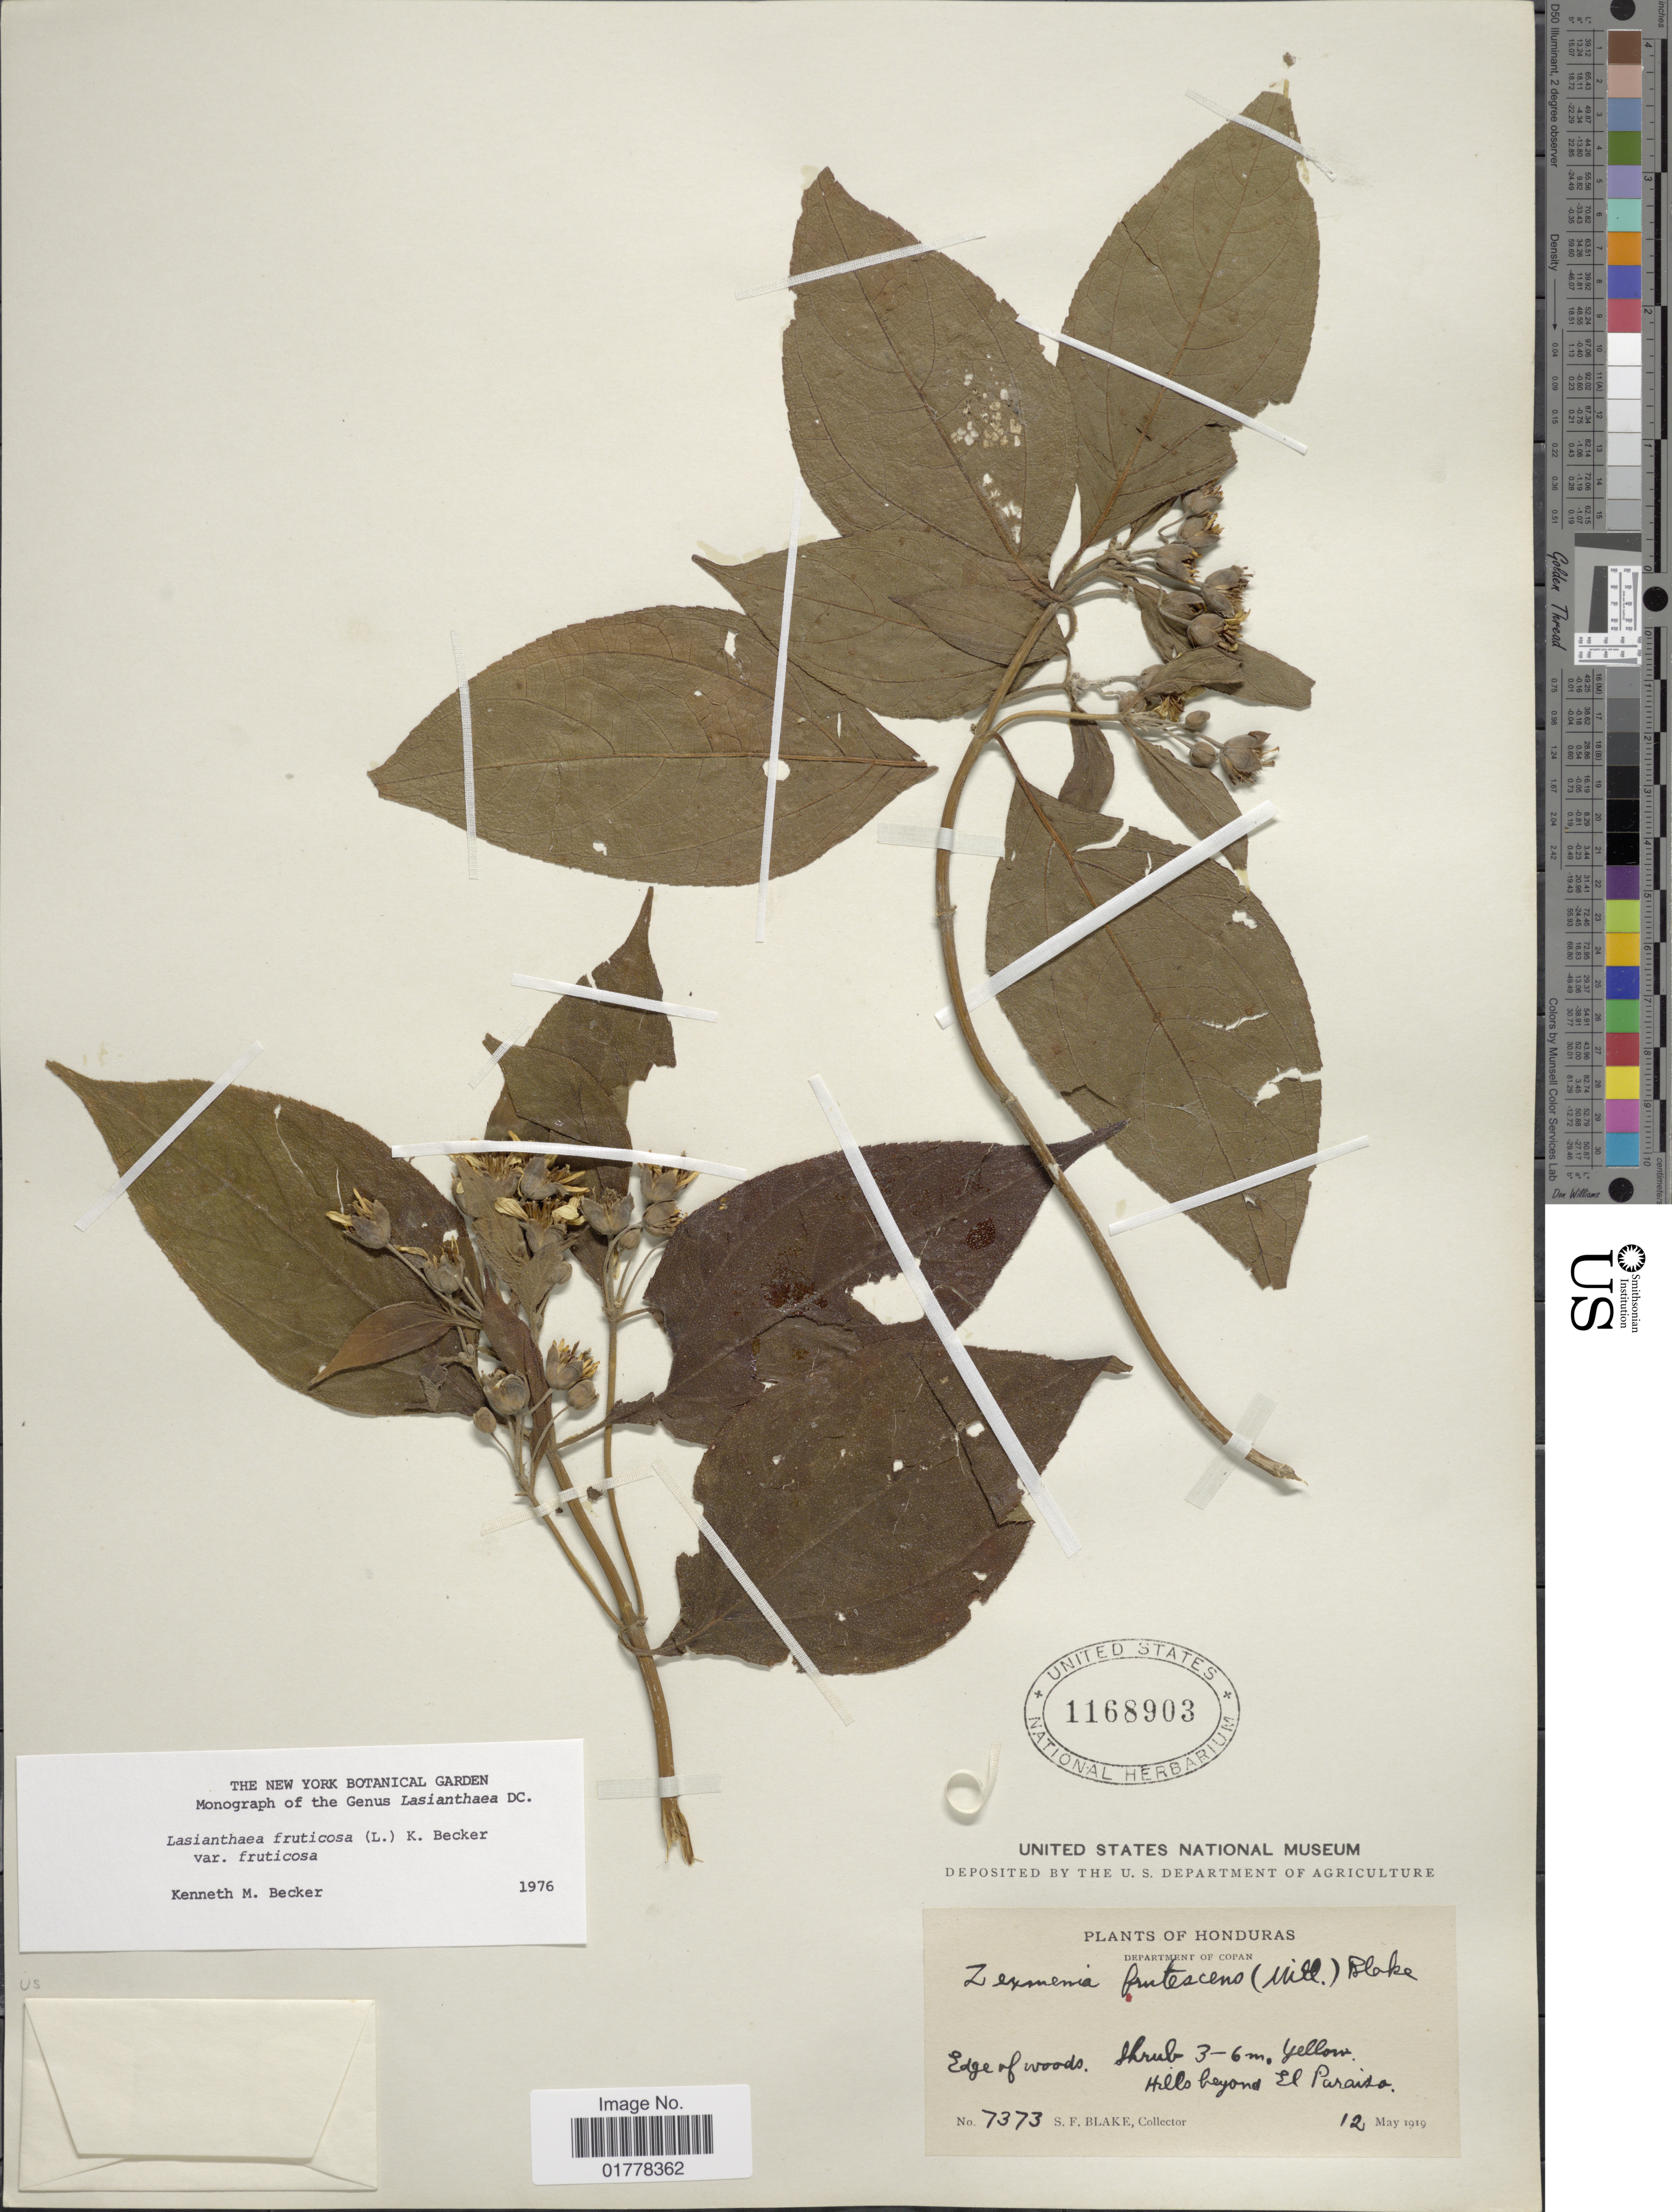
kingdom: Plantae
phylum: Tracheophyta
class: Magnoliopsida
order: Asterales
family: Asteraceae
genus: Lasianthaea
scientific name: Lasianthaea fruticosa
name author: (L.) K.M. Becker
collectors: S. Blake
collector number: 7373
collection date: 1919-05-12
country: Honduras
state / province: El Paraíso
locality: Hills beyond El Paraiso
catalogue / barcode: US 1168903